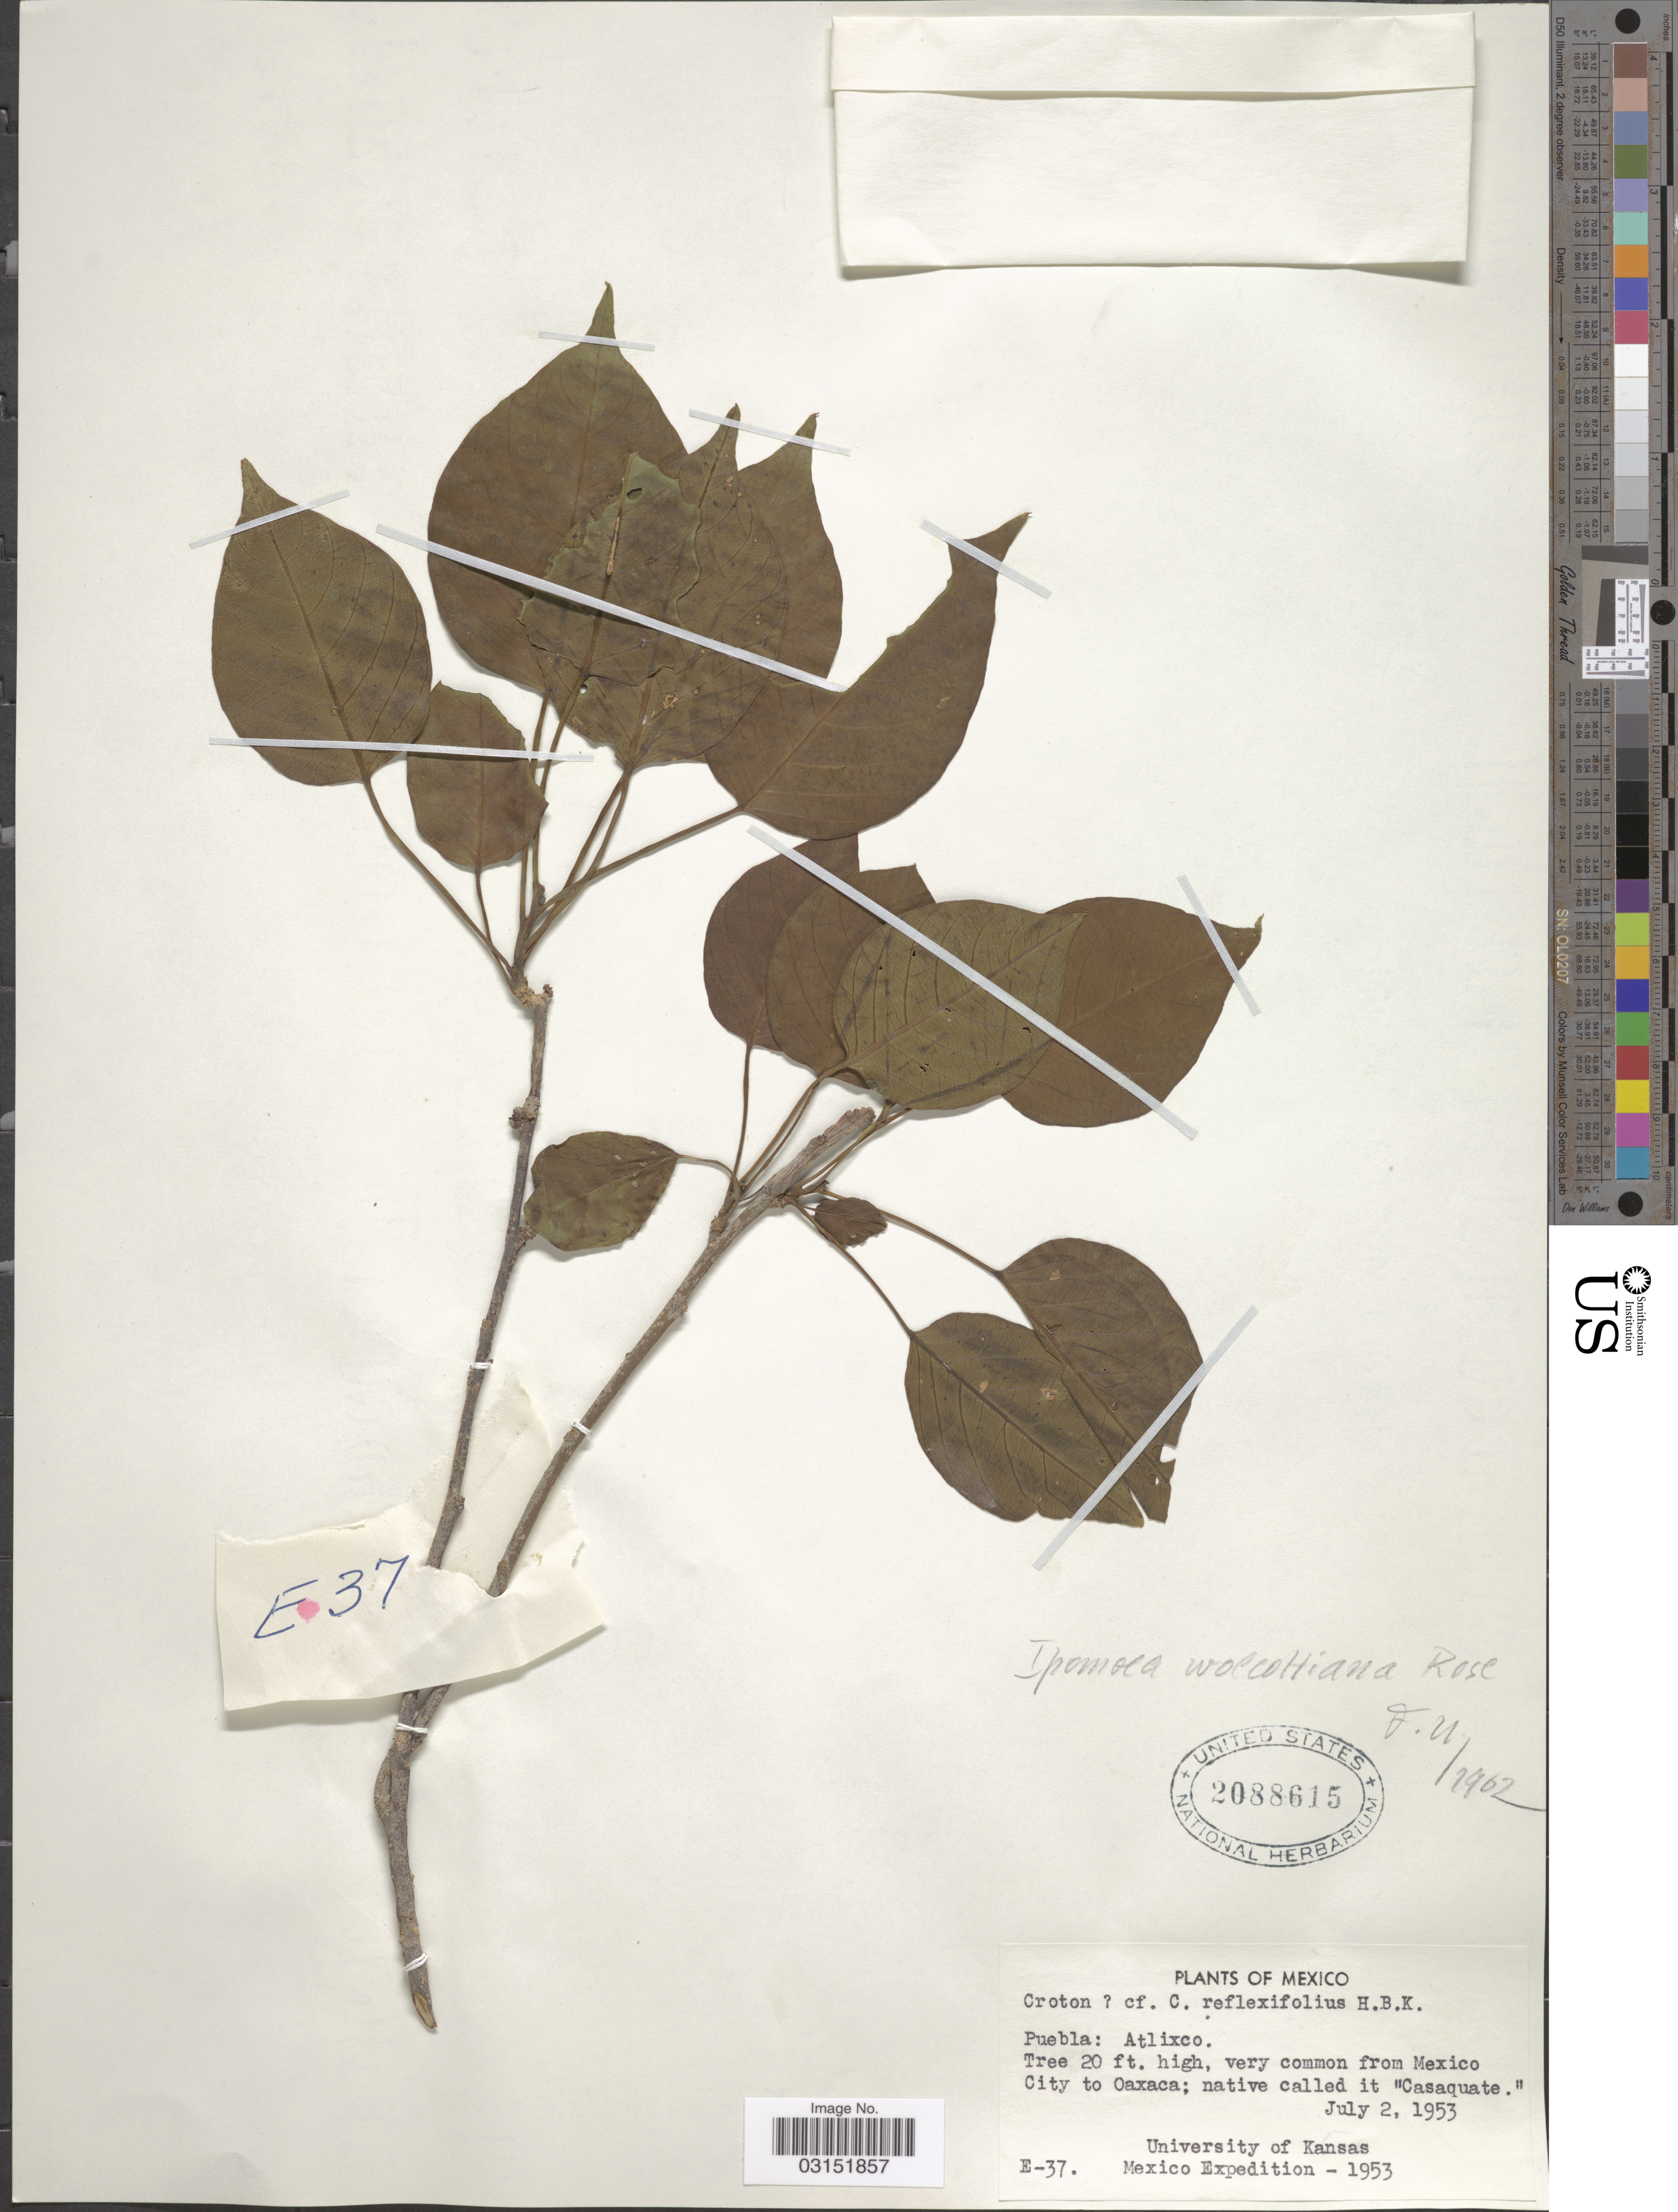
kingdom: Plantae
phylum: Tracheophyta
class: Magnoliopsida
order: Solanales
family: Convolvulaceae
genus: Ipomoea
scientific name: Ipomoea wolcottiana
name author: Rose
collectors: University of Kansas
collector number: E-37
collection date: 1953-07-02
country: Mexico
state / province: Puebla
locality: Atlixco.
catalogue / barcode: US 2088615